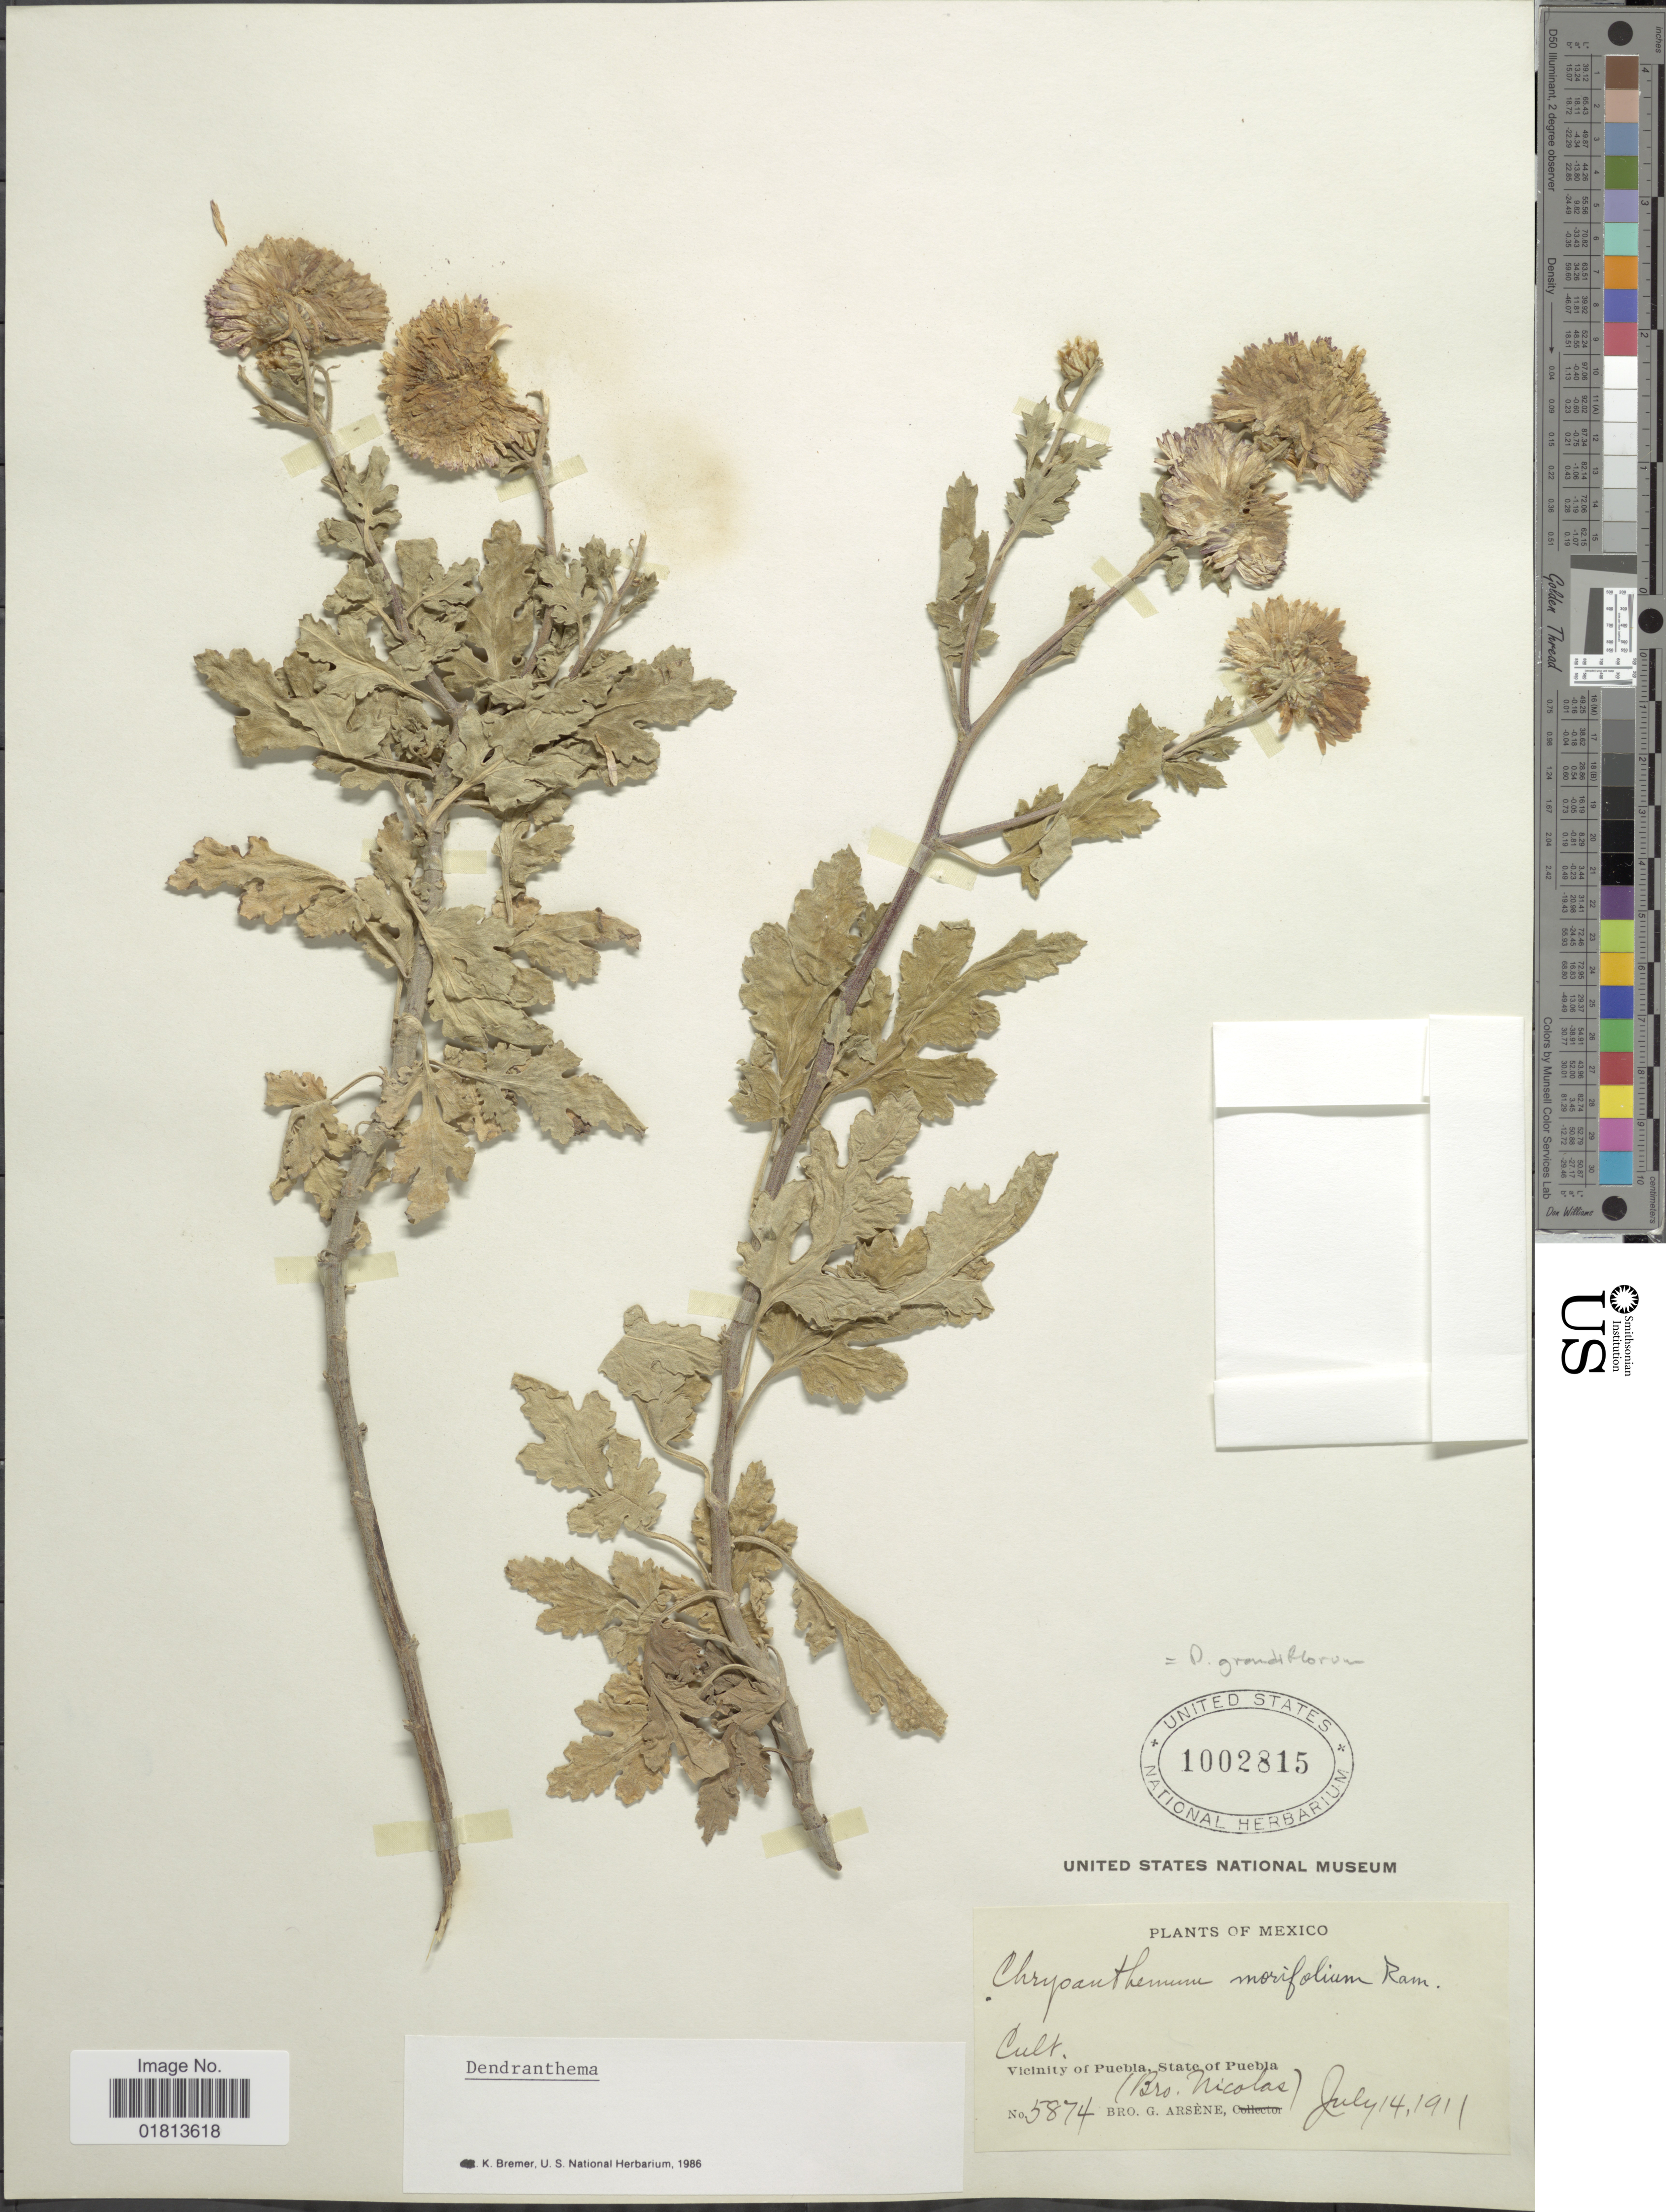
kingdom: Plantae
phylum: Tracheophyta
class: Magnoliopsida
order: Asterales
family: Asteraceae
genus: Dendranthema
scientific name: Dendranthema grandiflorum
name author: (Ramat.) Kitam.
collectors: Bro. Nicolas & Bro. G. Arsène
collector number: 5874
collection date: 1911-07-14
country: Mexico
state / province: Puebla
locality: Vicinity of Puebla, State of Puebla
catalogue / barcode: US 1002815